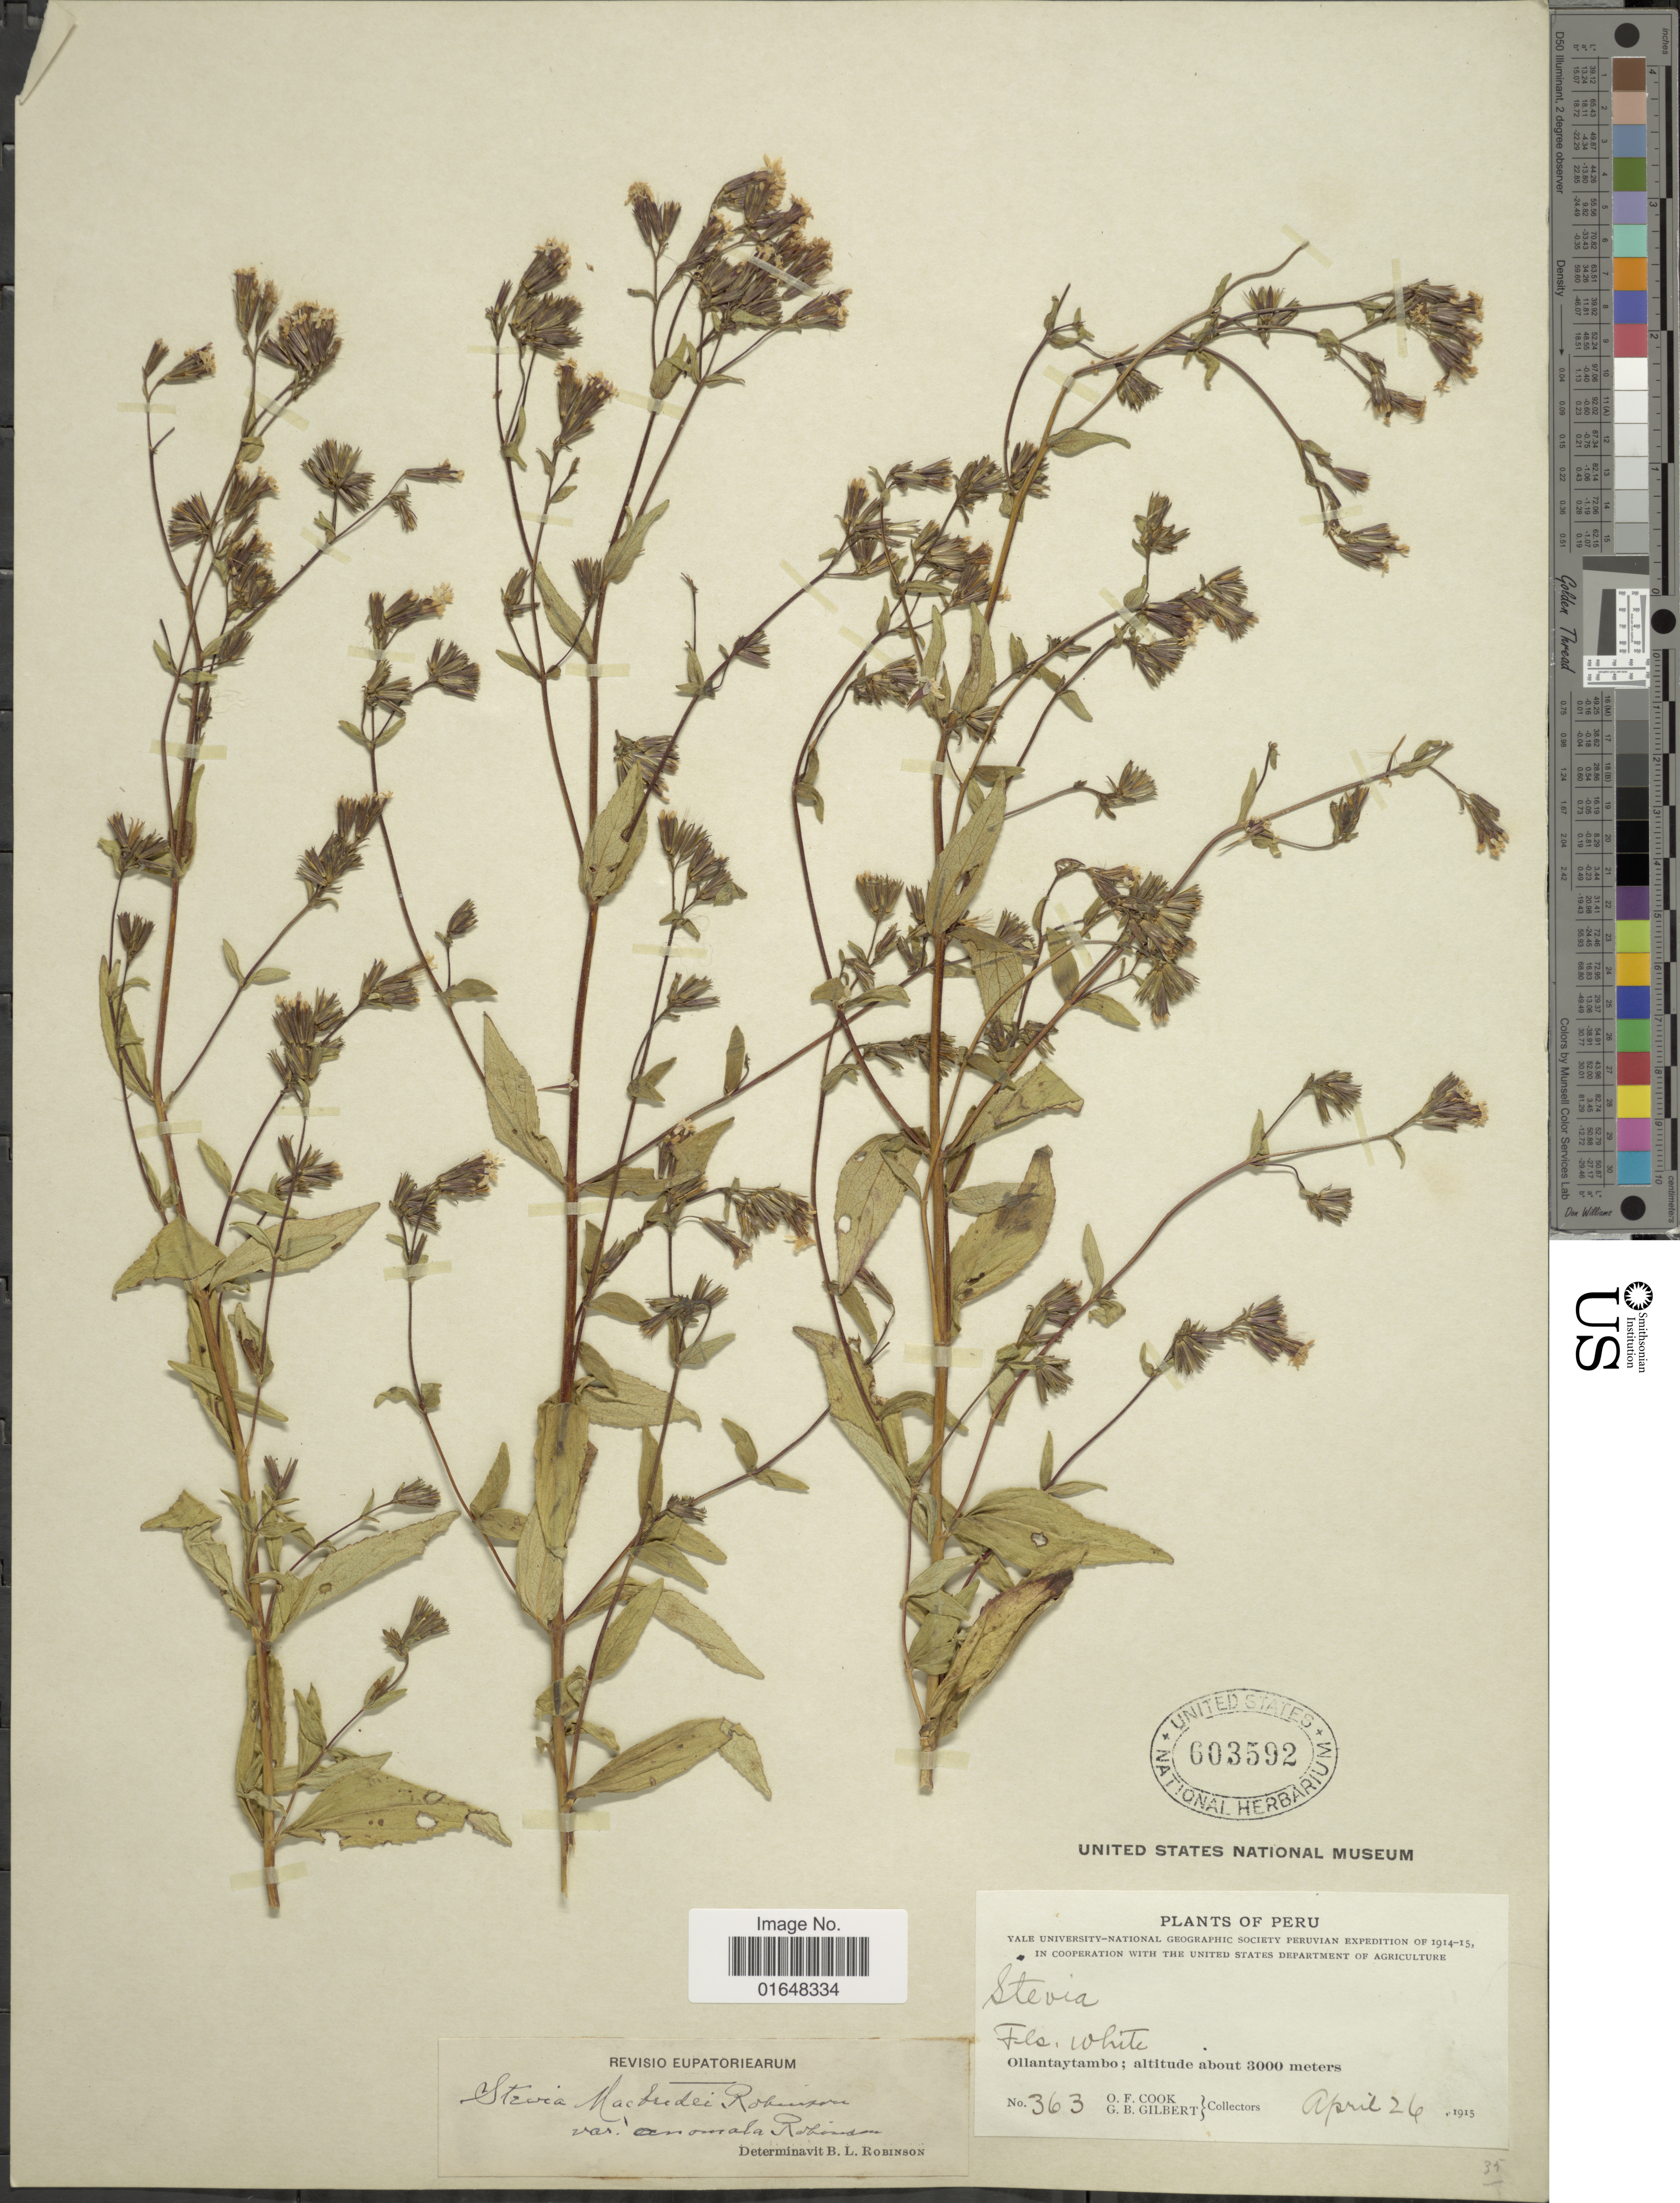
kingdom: Plantae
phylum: Tracheophyta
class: Magnoliopsida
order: Asterales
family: Asteraceae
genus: Stevia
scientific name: Stevia macbridei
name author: B.L. Rob.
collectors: O. F. Cook & G. B. Gilbert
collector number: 363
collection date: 1915-04-26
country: Peru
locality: Ollantaytambo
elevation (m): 3000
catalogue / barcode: US 603592